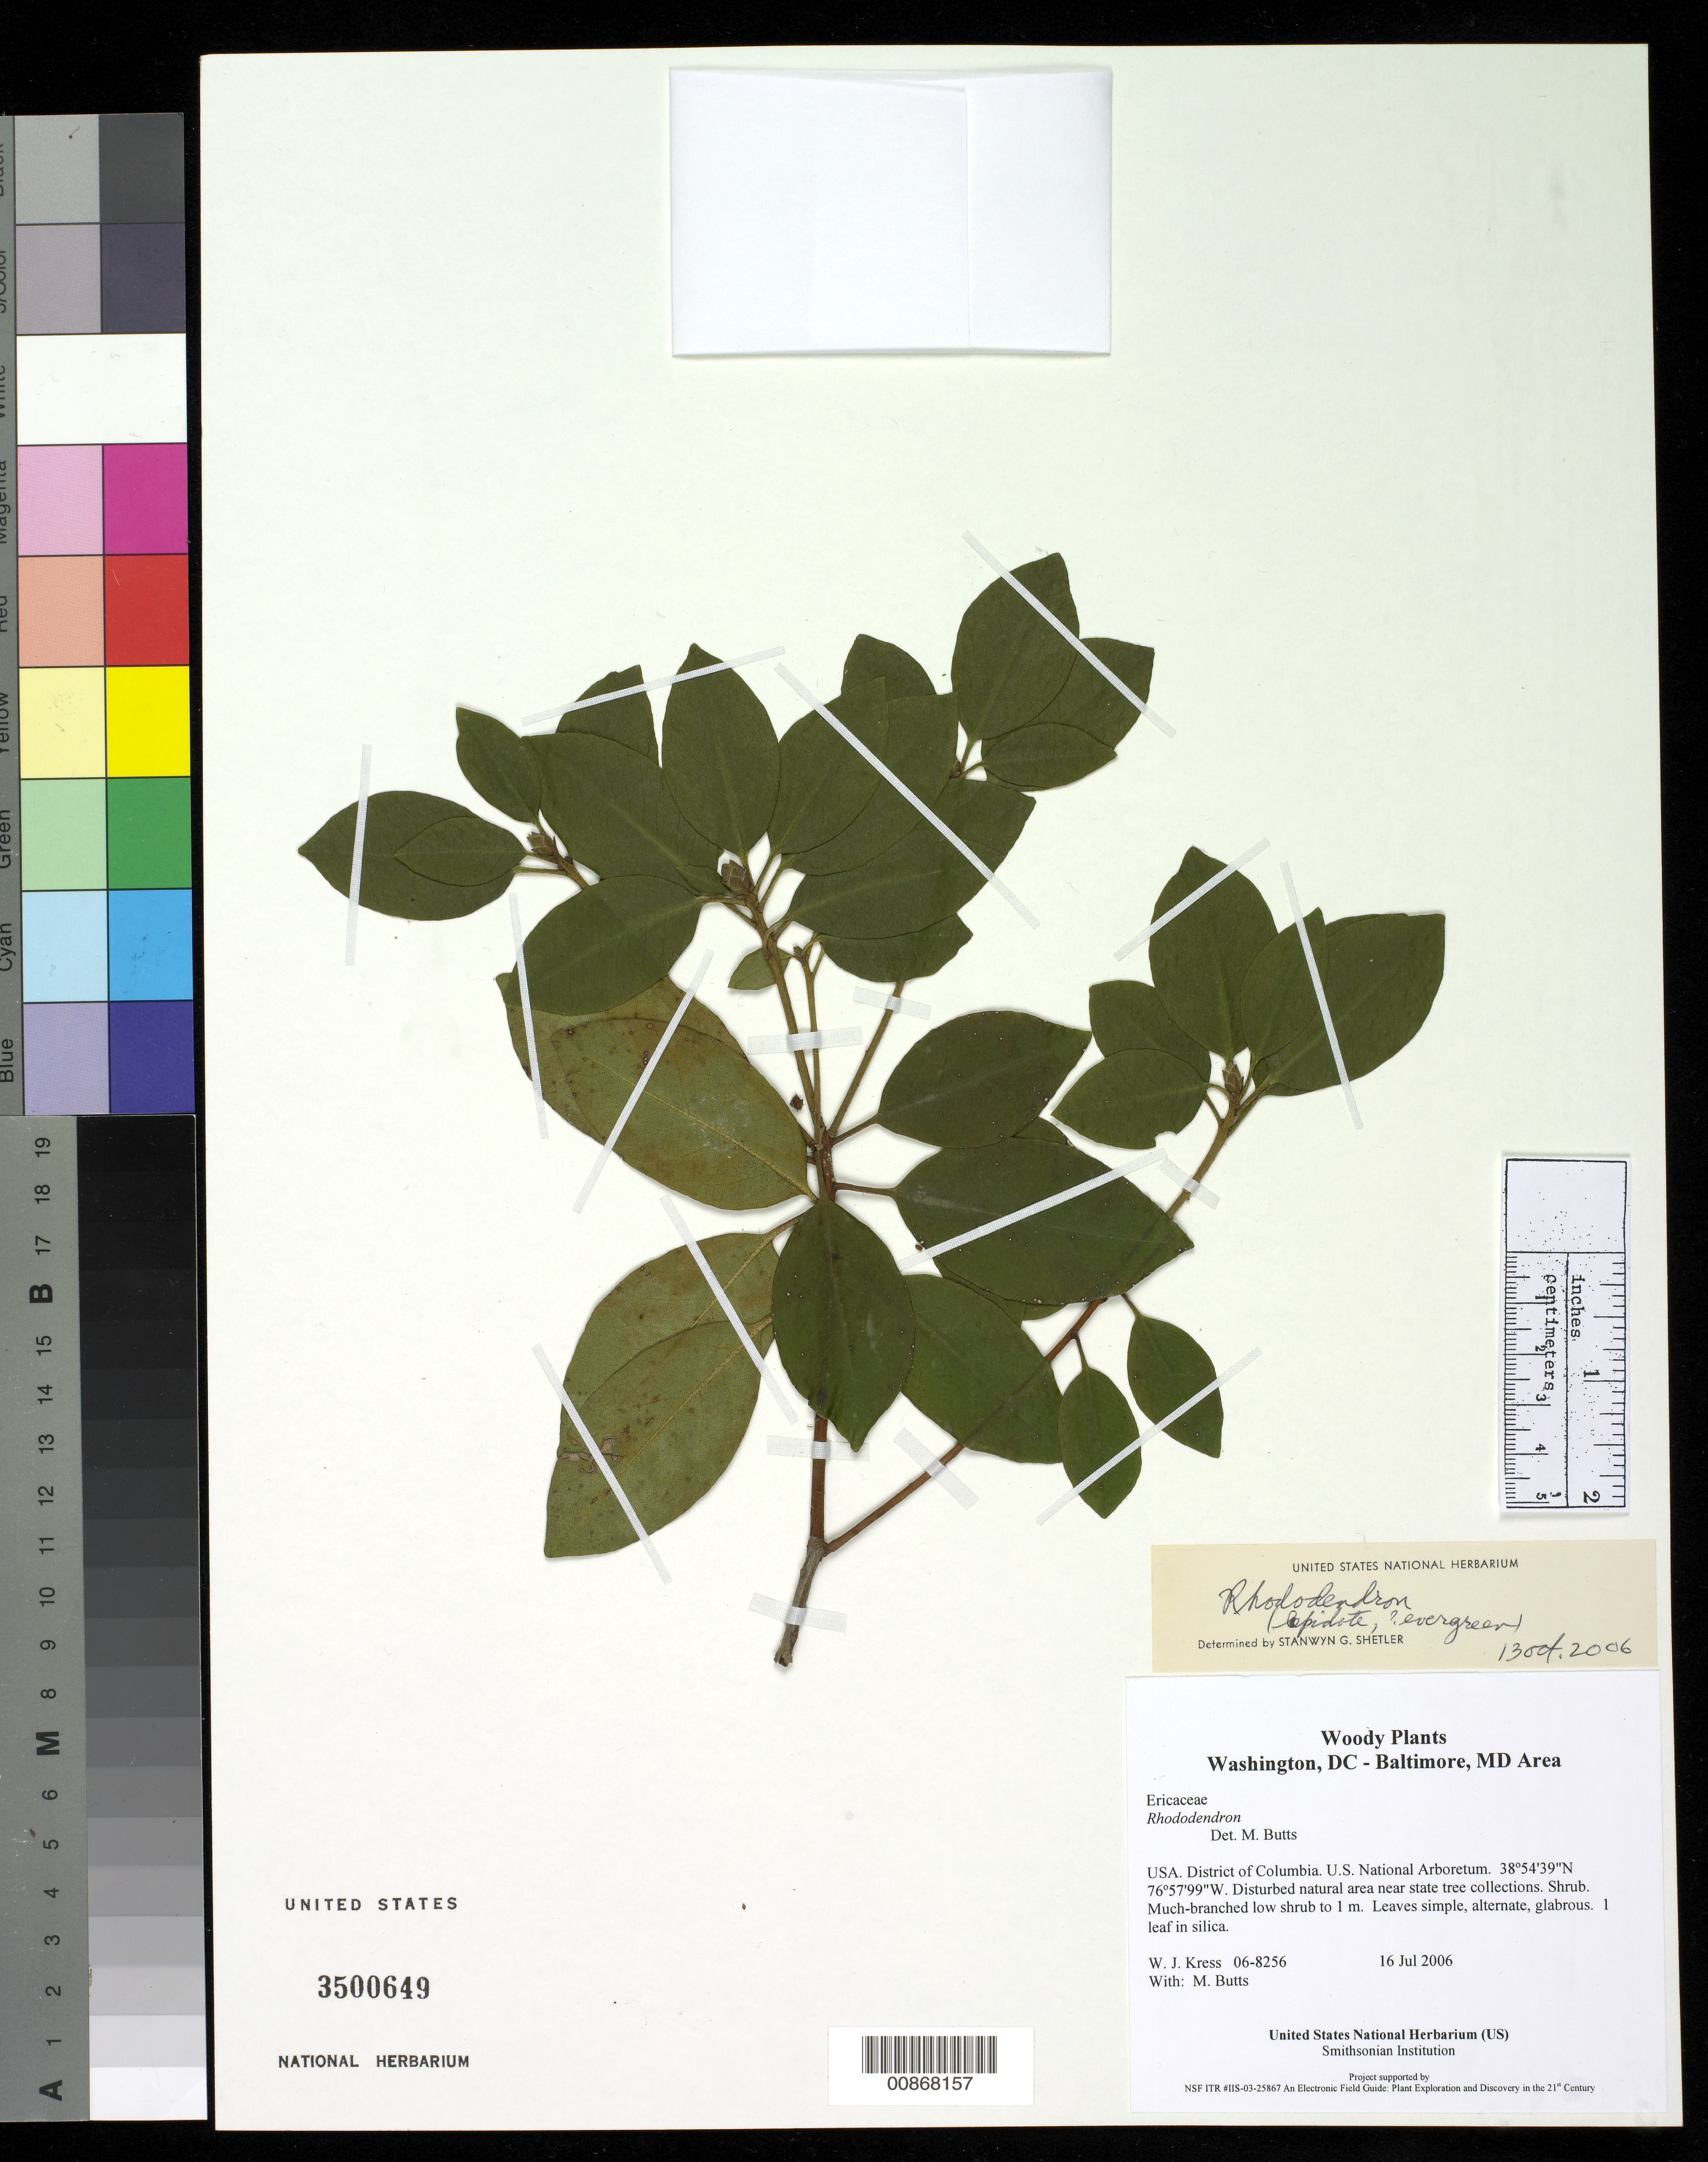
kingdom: Plantae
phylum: Tracheophyta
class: Magnoliopsida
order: Ericales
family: Ericaceae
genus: Rhododendron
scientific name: Rhododendron sp.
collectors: W. J. Kress & M. B. Butts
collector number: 06-8256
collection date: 2006-07-16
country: United States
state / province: District of Columbia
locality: U.S. National Arboretum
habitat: Disturbed natural area near state tree collections.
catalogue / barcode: US 3500649